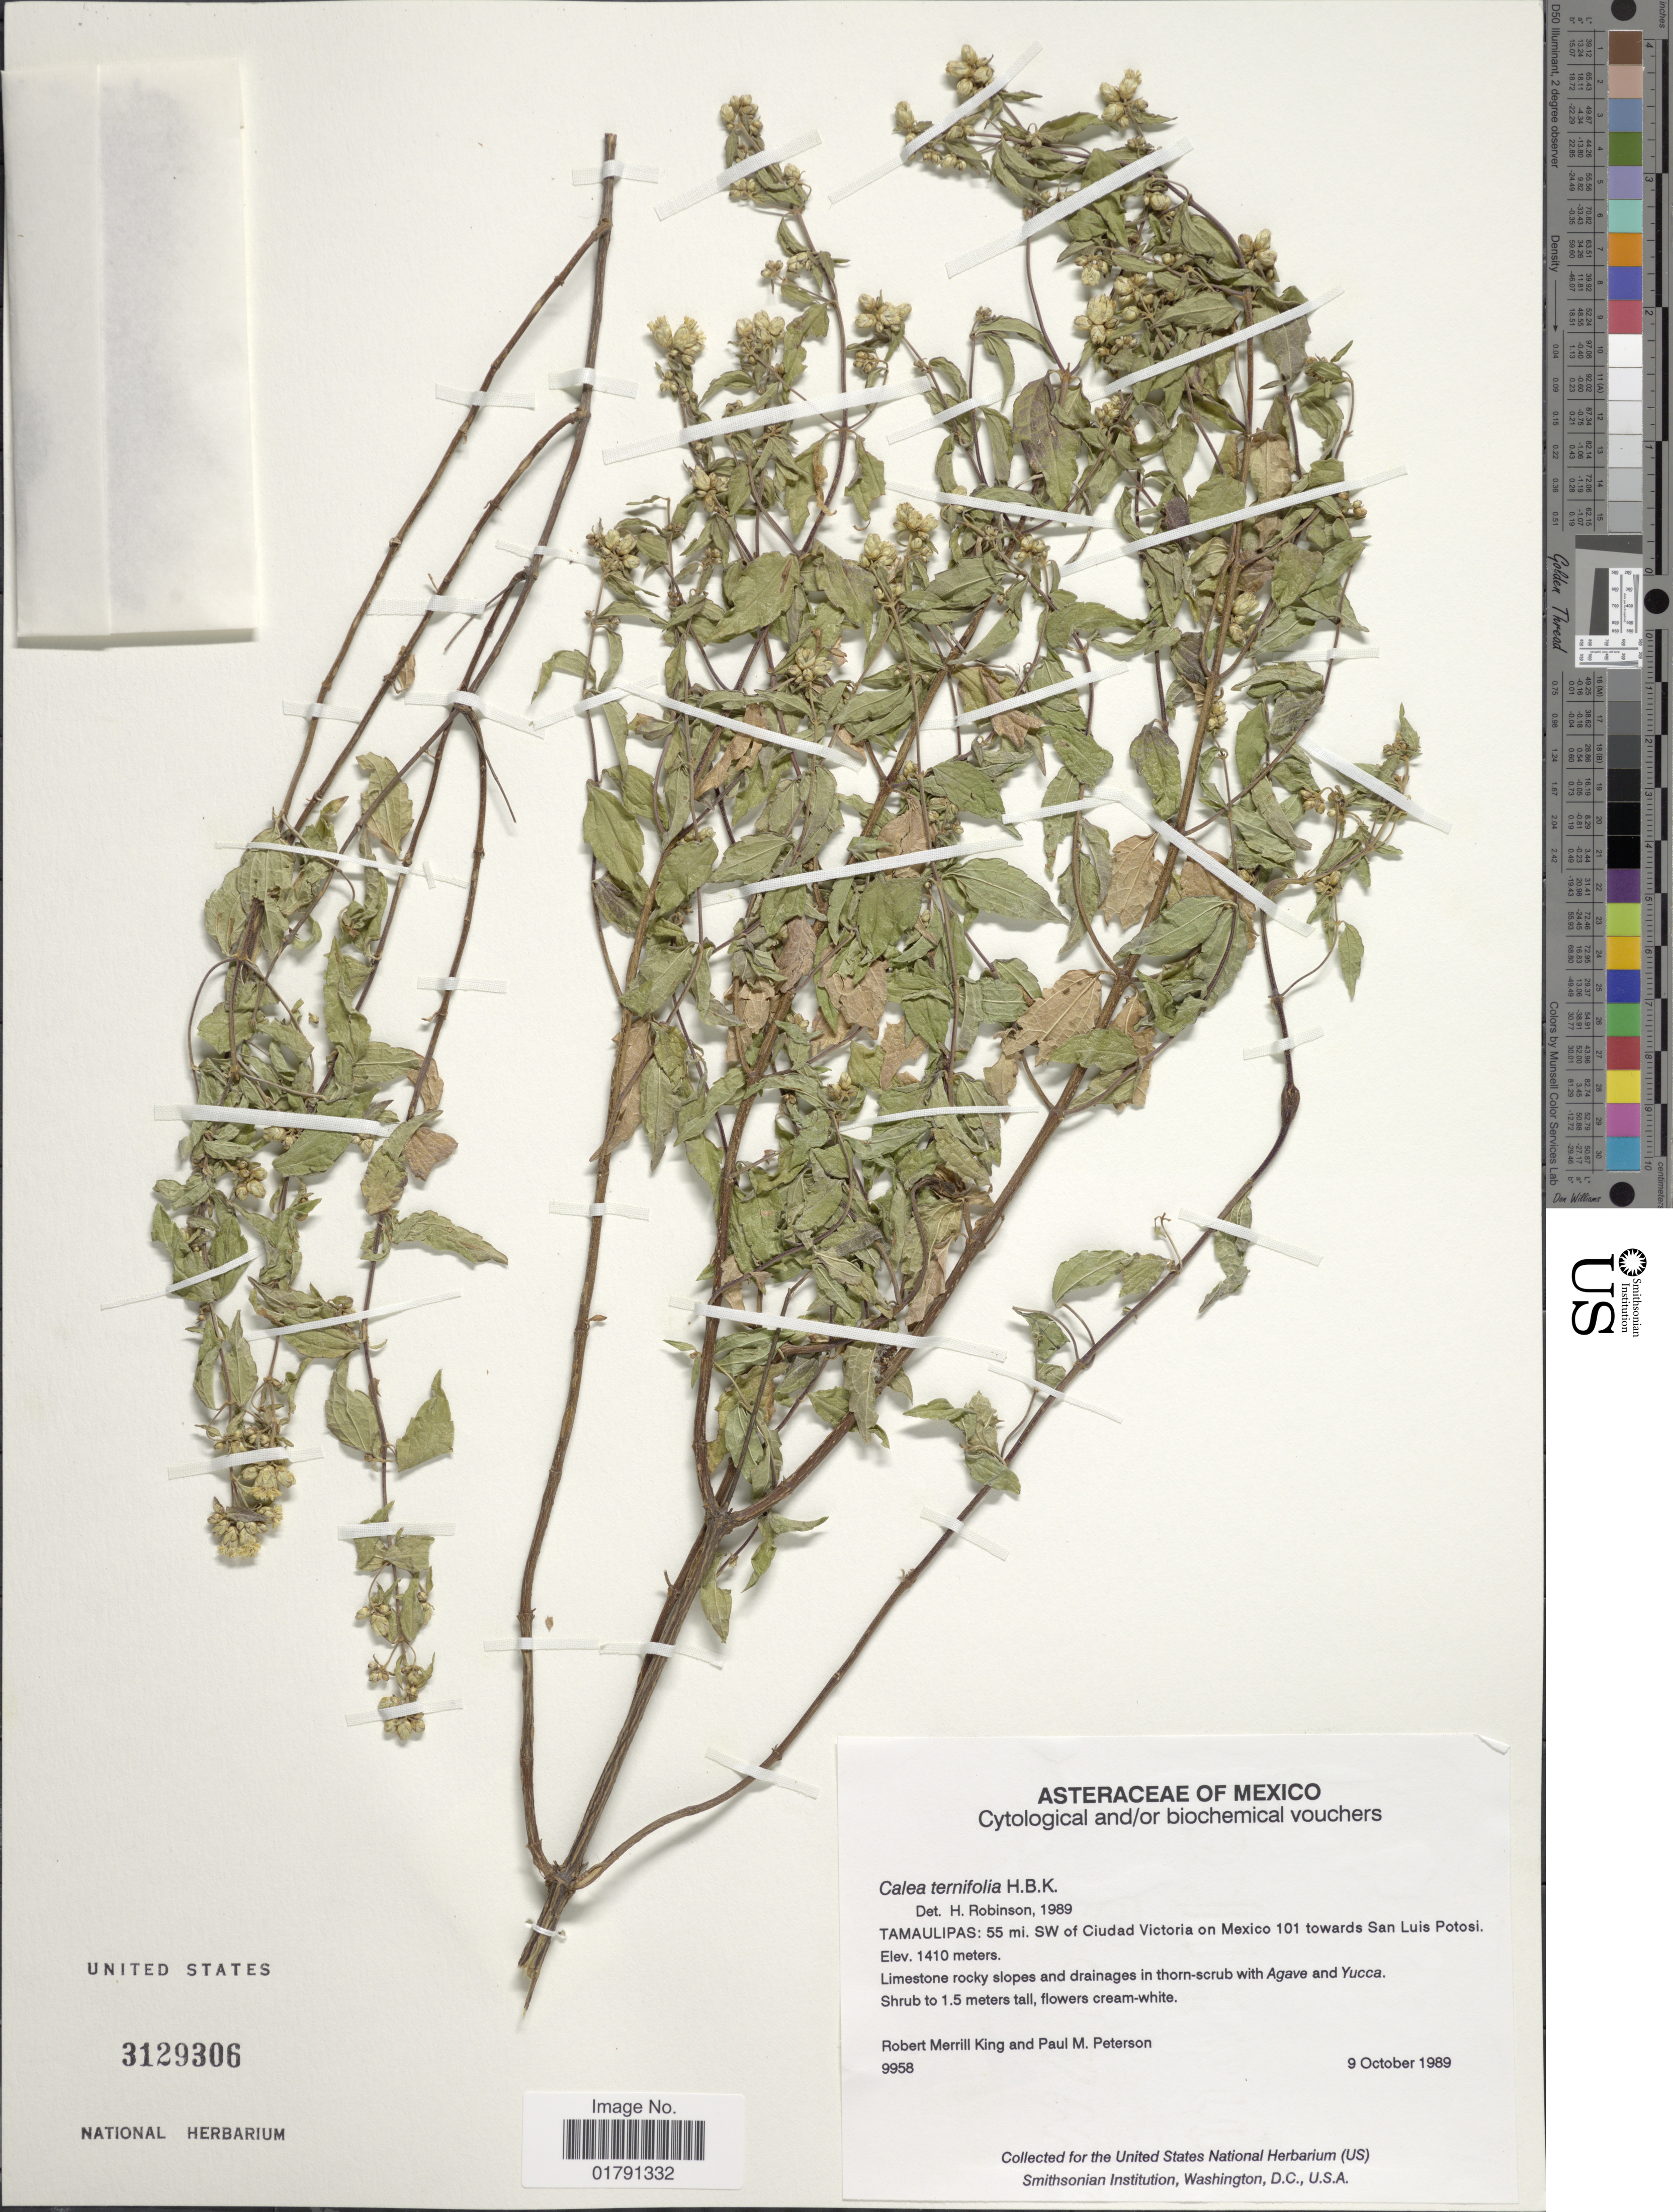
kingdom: Plantae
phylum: Tracheophyta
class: Magnoliopsida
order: Asterales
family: Asteraceae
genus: Calea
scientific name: Calea ternifolia var. ternifolia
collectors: R. M. King & P. M. Peterson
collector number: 9958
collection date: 1989-10-09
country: Mexico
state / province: Tamaulipas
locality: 55 mi SW of Ciudad Victoria on Mexico 101 towards San Luis Potosi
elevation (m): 1410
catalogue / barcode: US 3129306